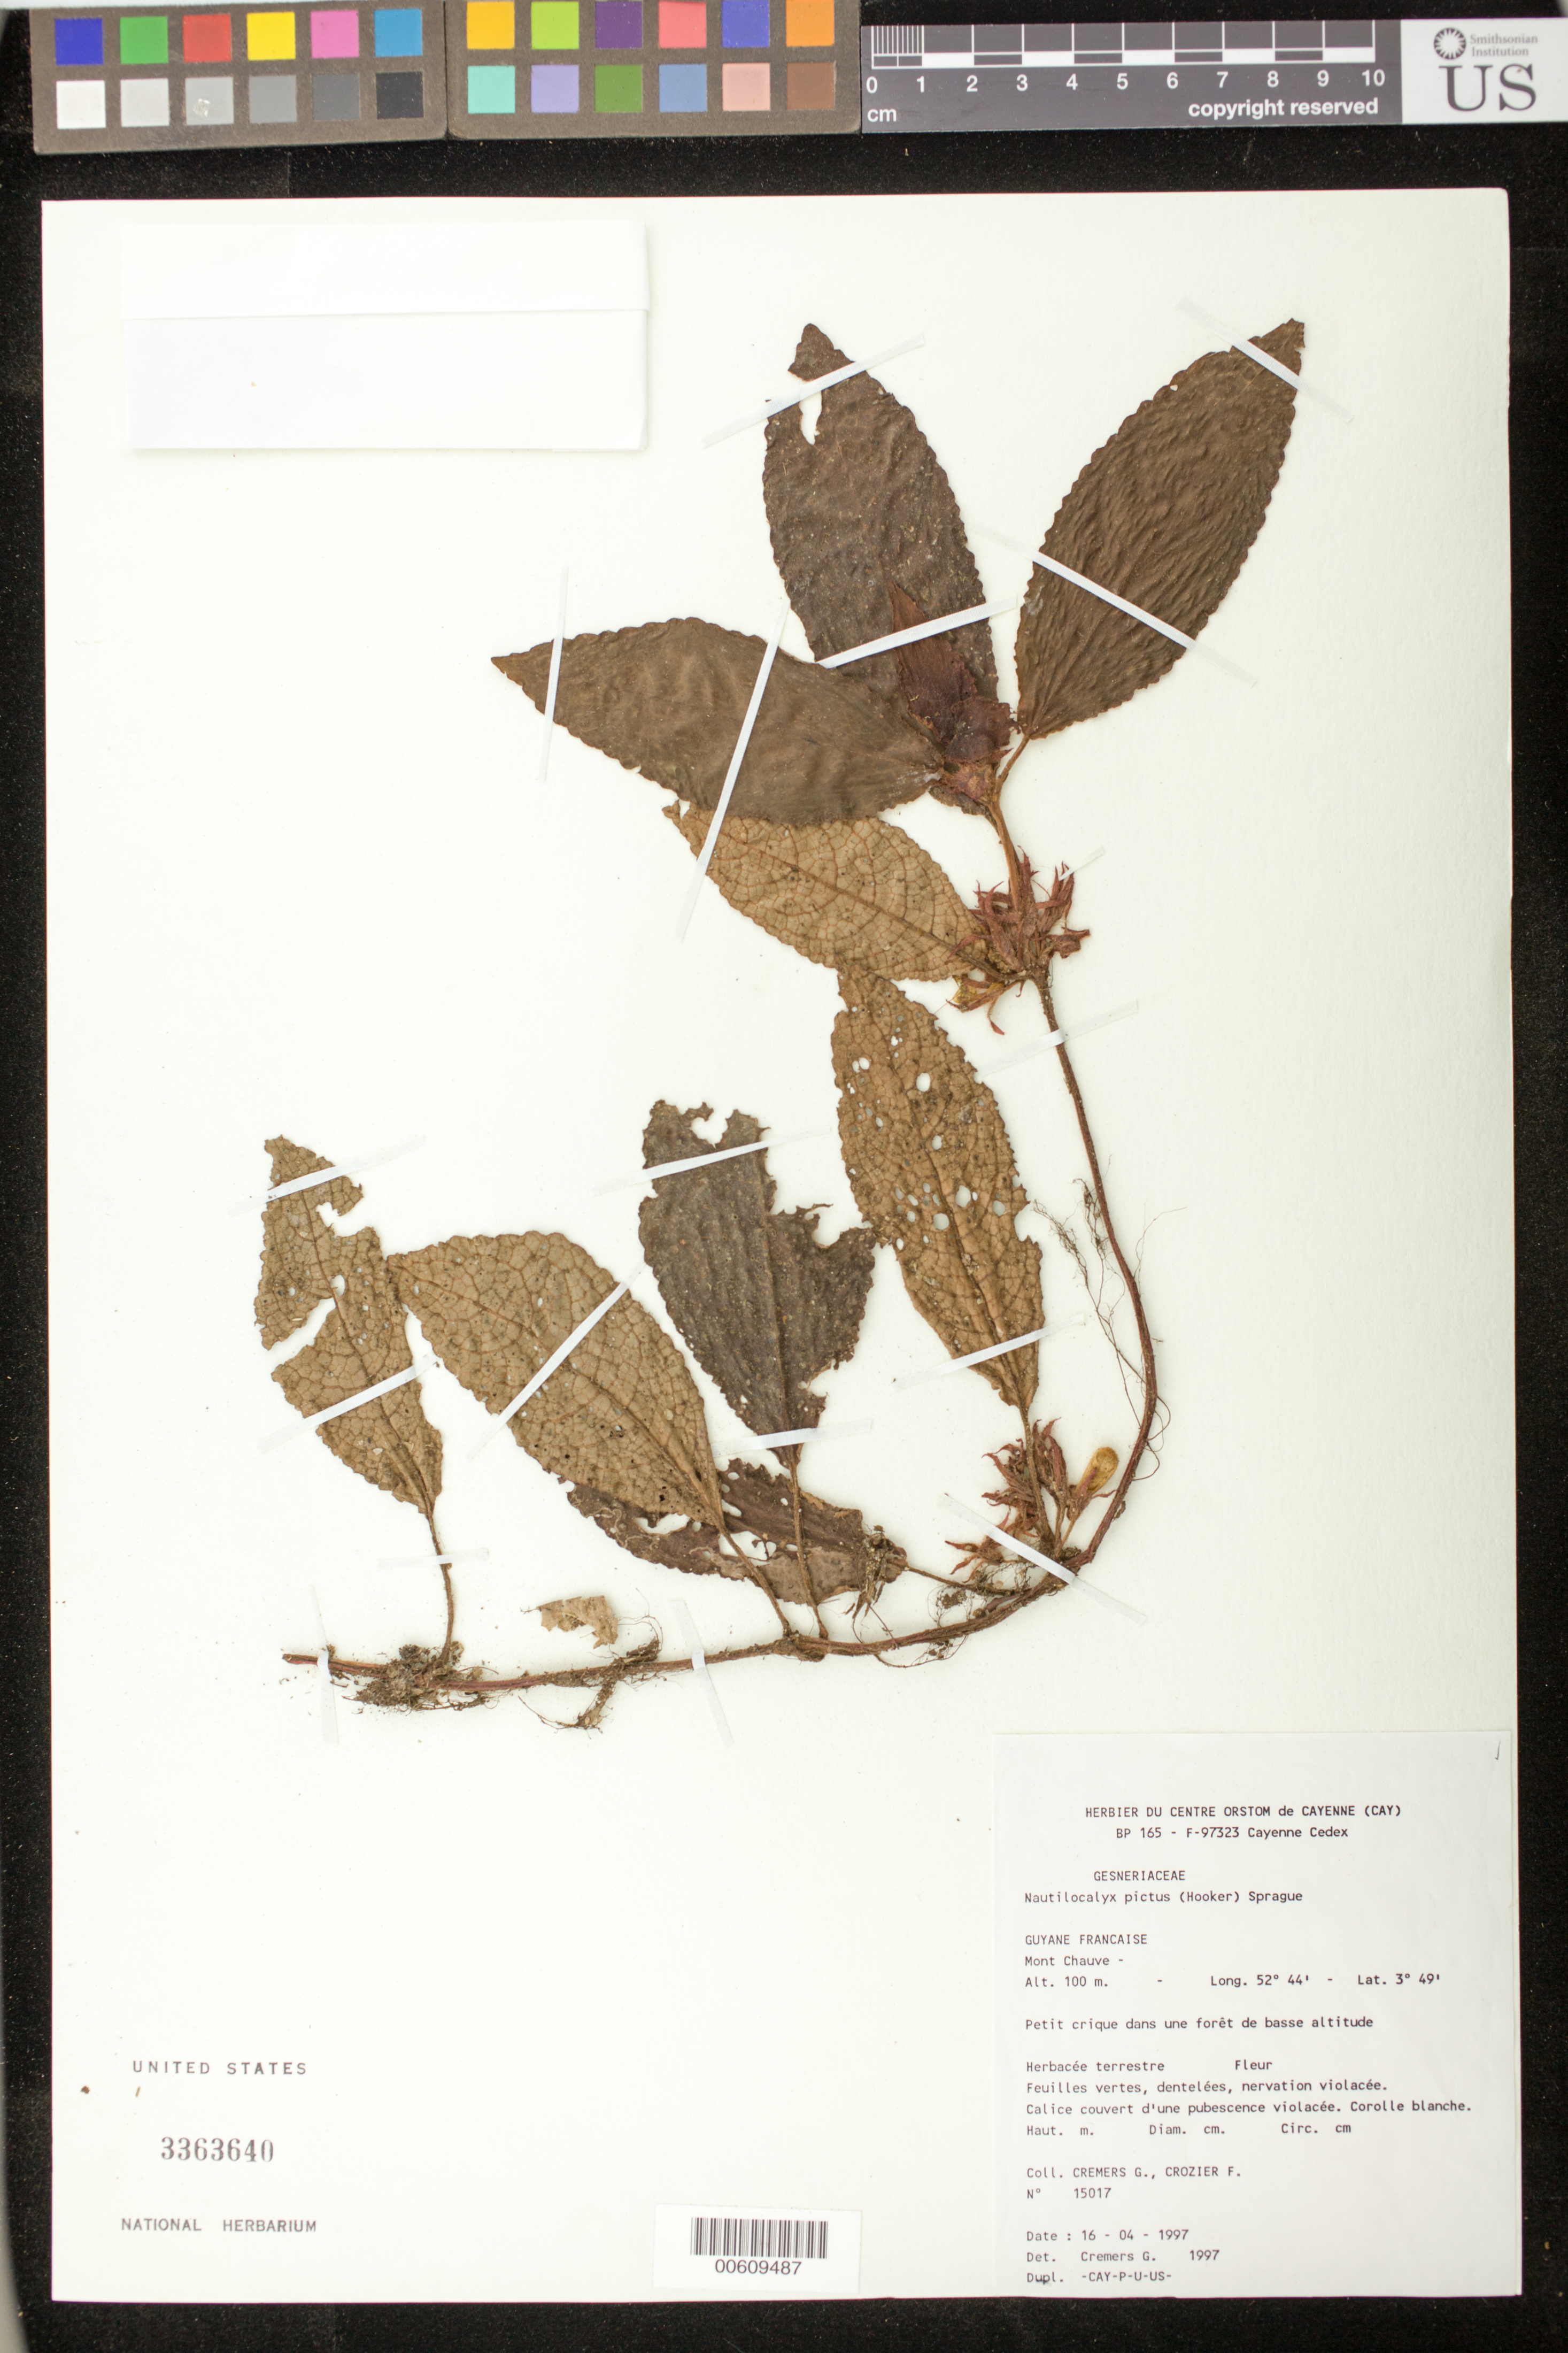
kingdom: Plantae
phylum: Tracheophyta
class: Magnoliopsida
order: Lamiales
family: Gesneriaceae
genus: Nautilocalyx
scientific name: Nautilocalyx pictus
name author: (Hook.) Sprague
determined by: Skog, Laurence E.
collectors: G. Cremers & F. Crozier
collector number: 15017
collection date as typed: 16 Apr 1997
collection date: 1997-04-16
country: French Guiana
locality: Mont Chauve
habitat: Petit crique dans une forêt de basse altitude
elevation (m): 100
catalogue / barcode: US 3363640